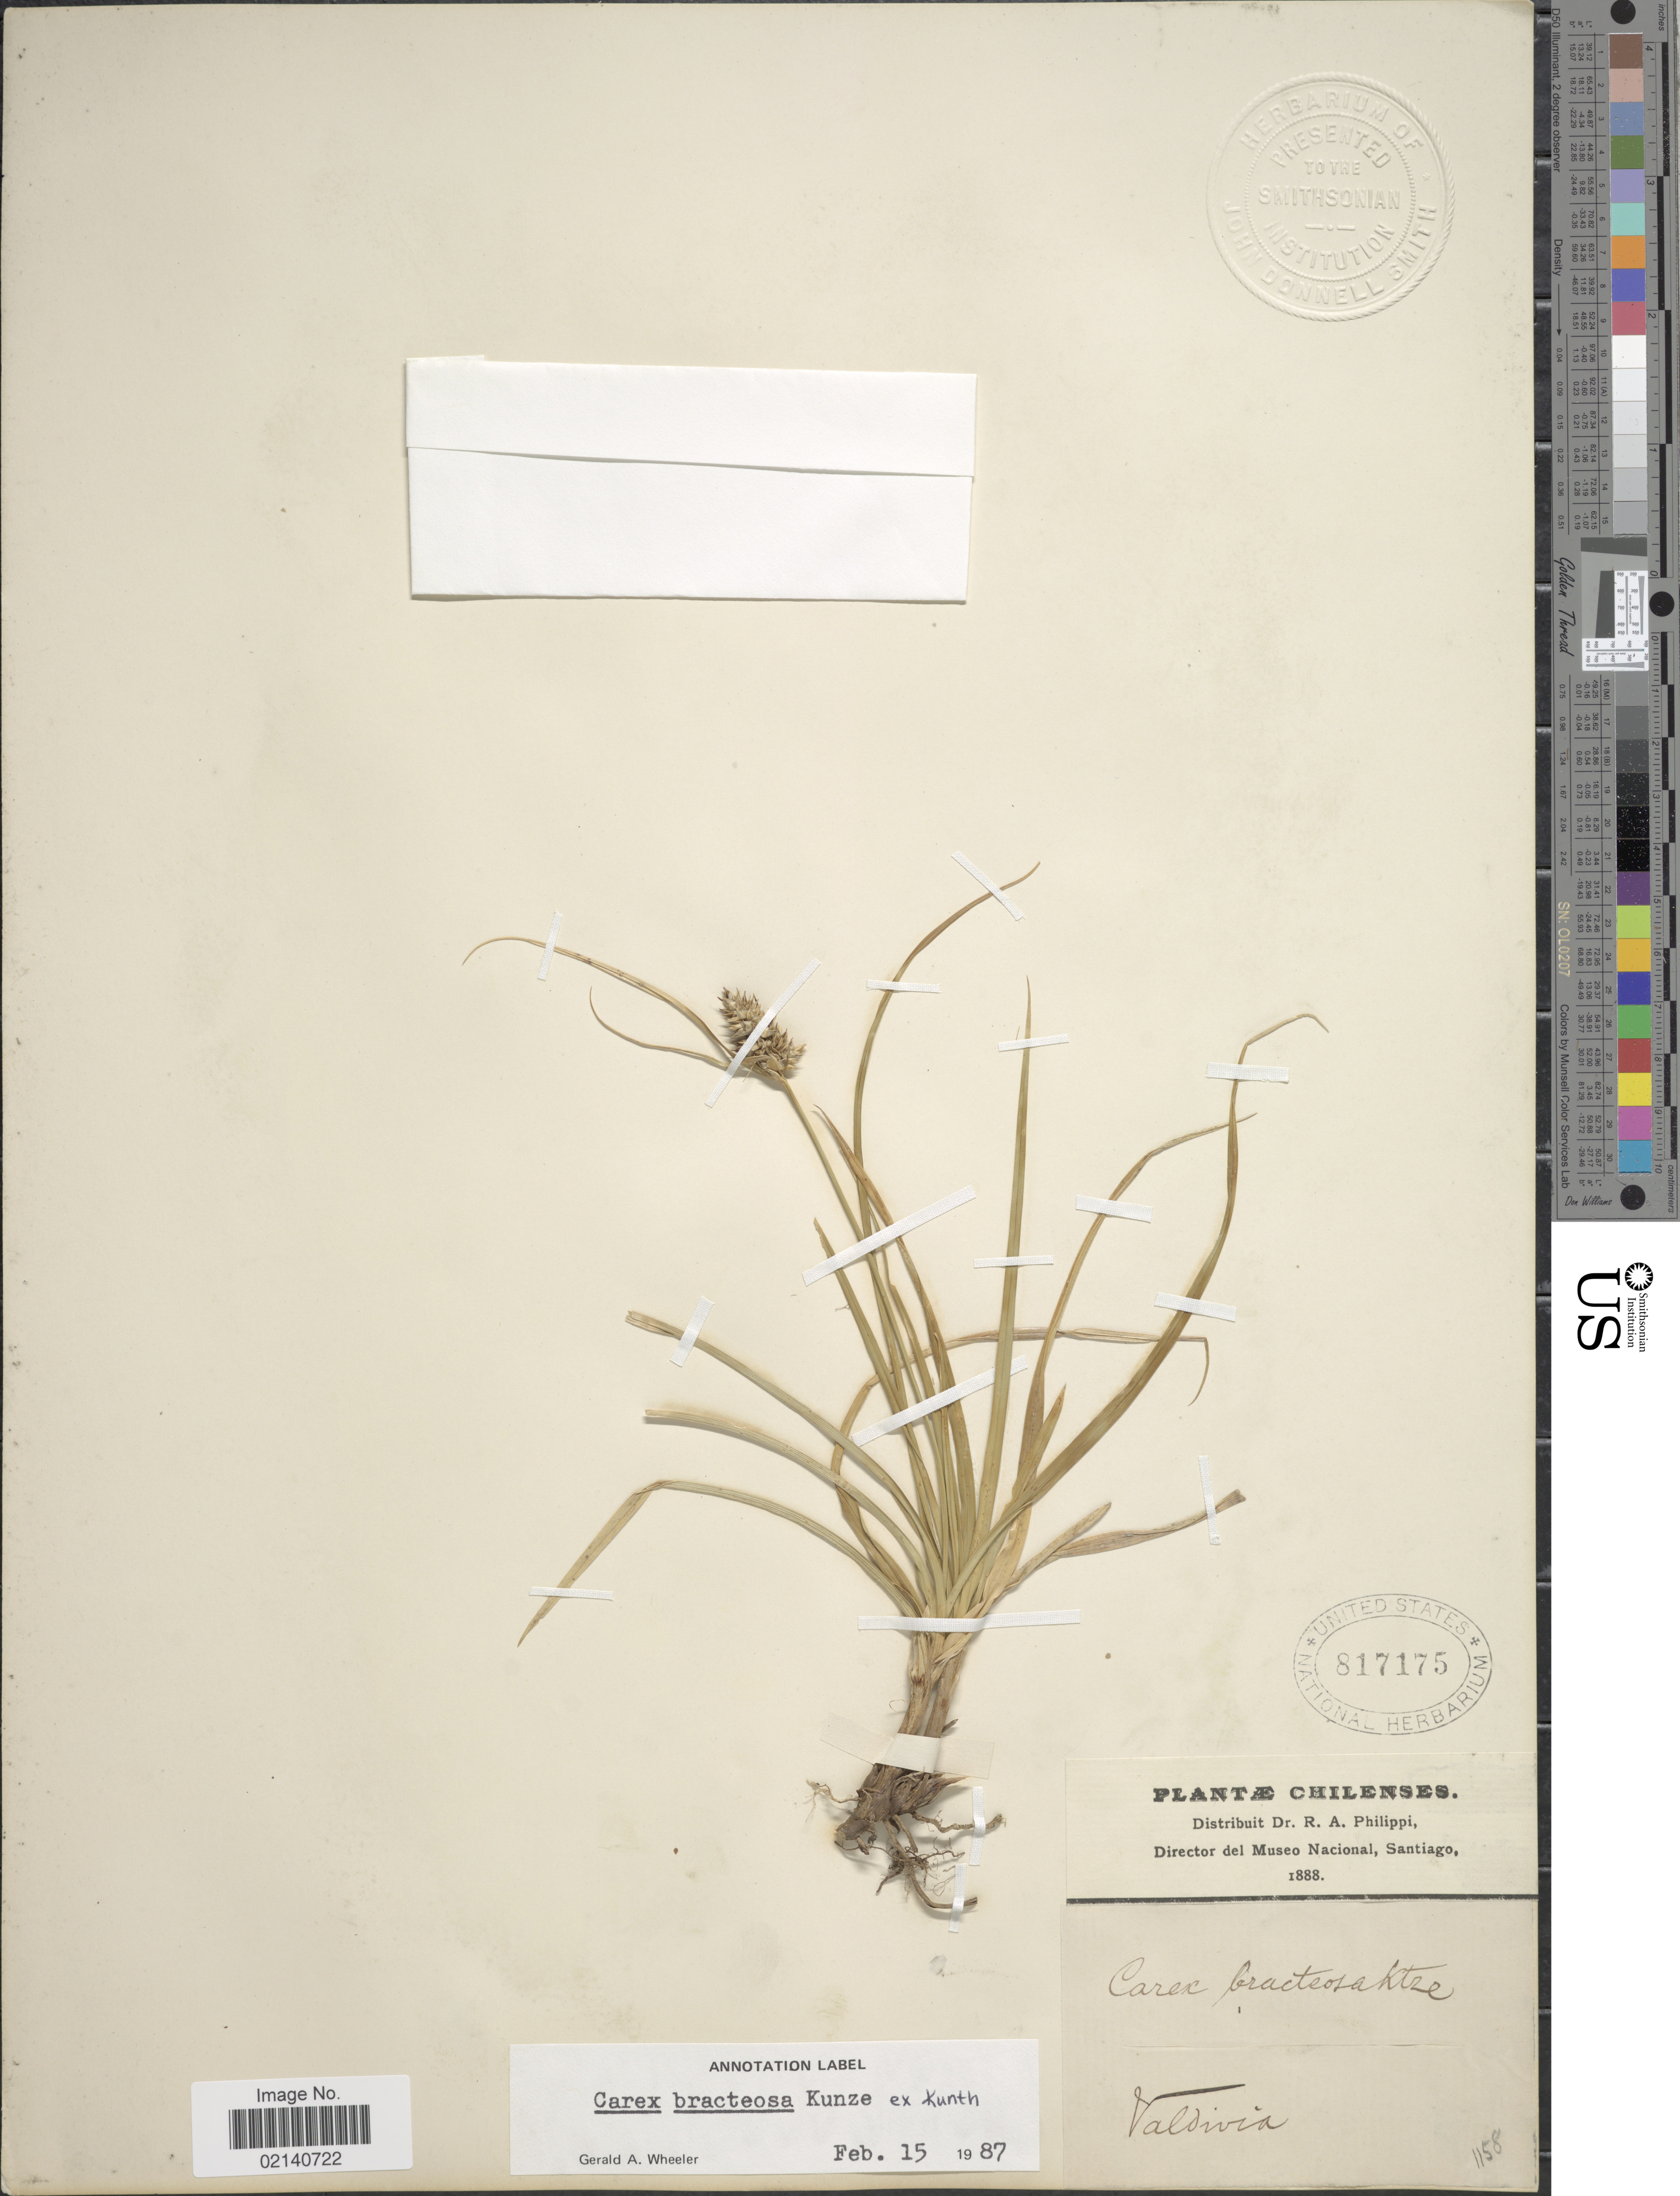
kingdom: Plantae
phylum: Tracheophyta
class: Liliopsida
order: Poales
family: Cyperaceae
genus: Carex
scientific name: Carex bracteosa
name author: (Rchb.) Kunze ex Kunth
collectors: R. A. Philippi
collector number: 1158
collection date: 1888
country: Chile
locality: Chilenses. Valdivia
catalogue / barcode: US 817175